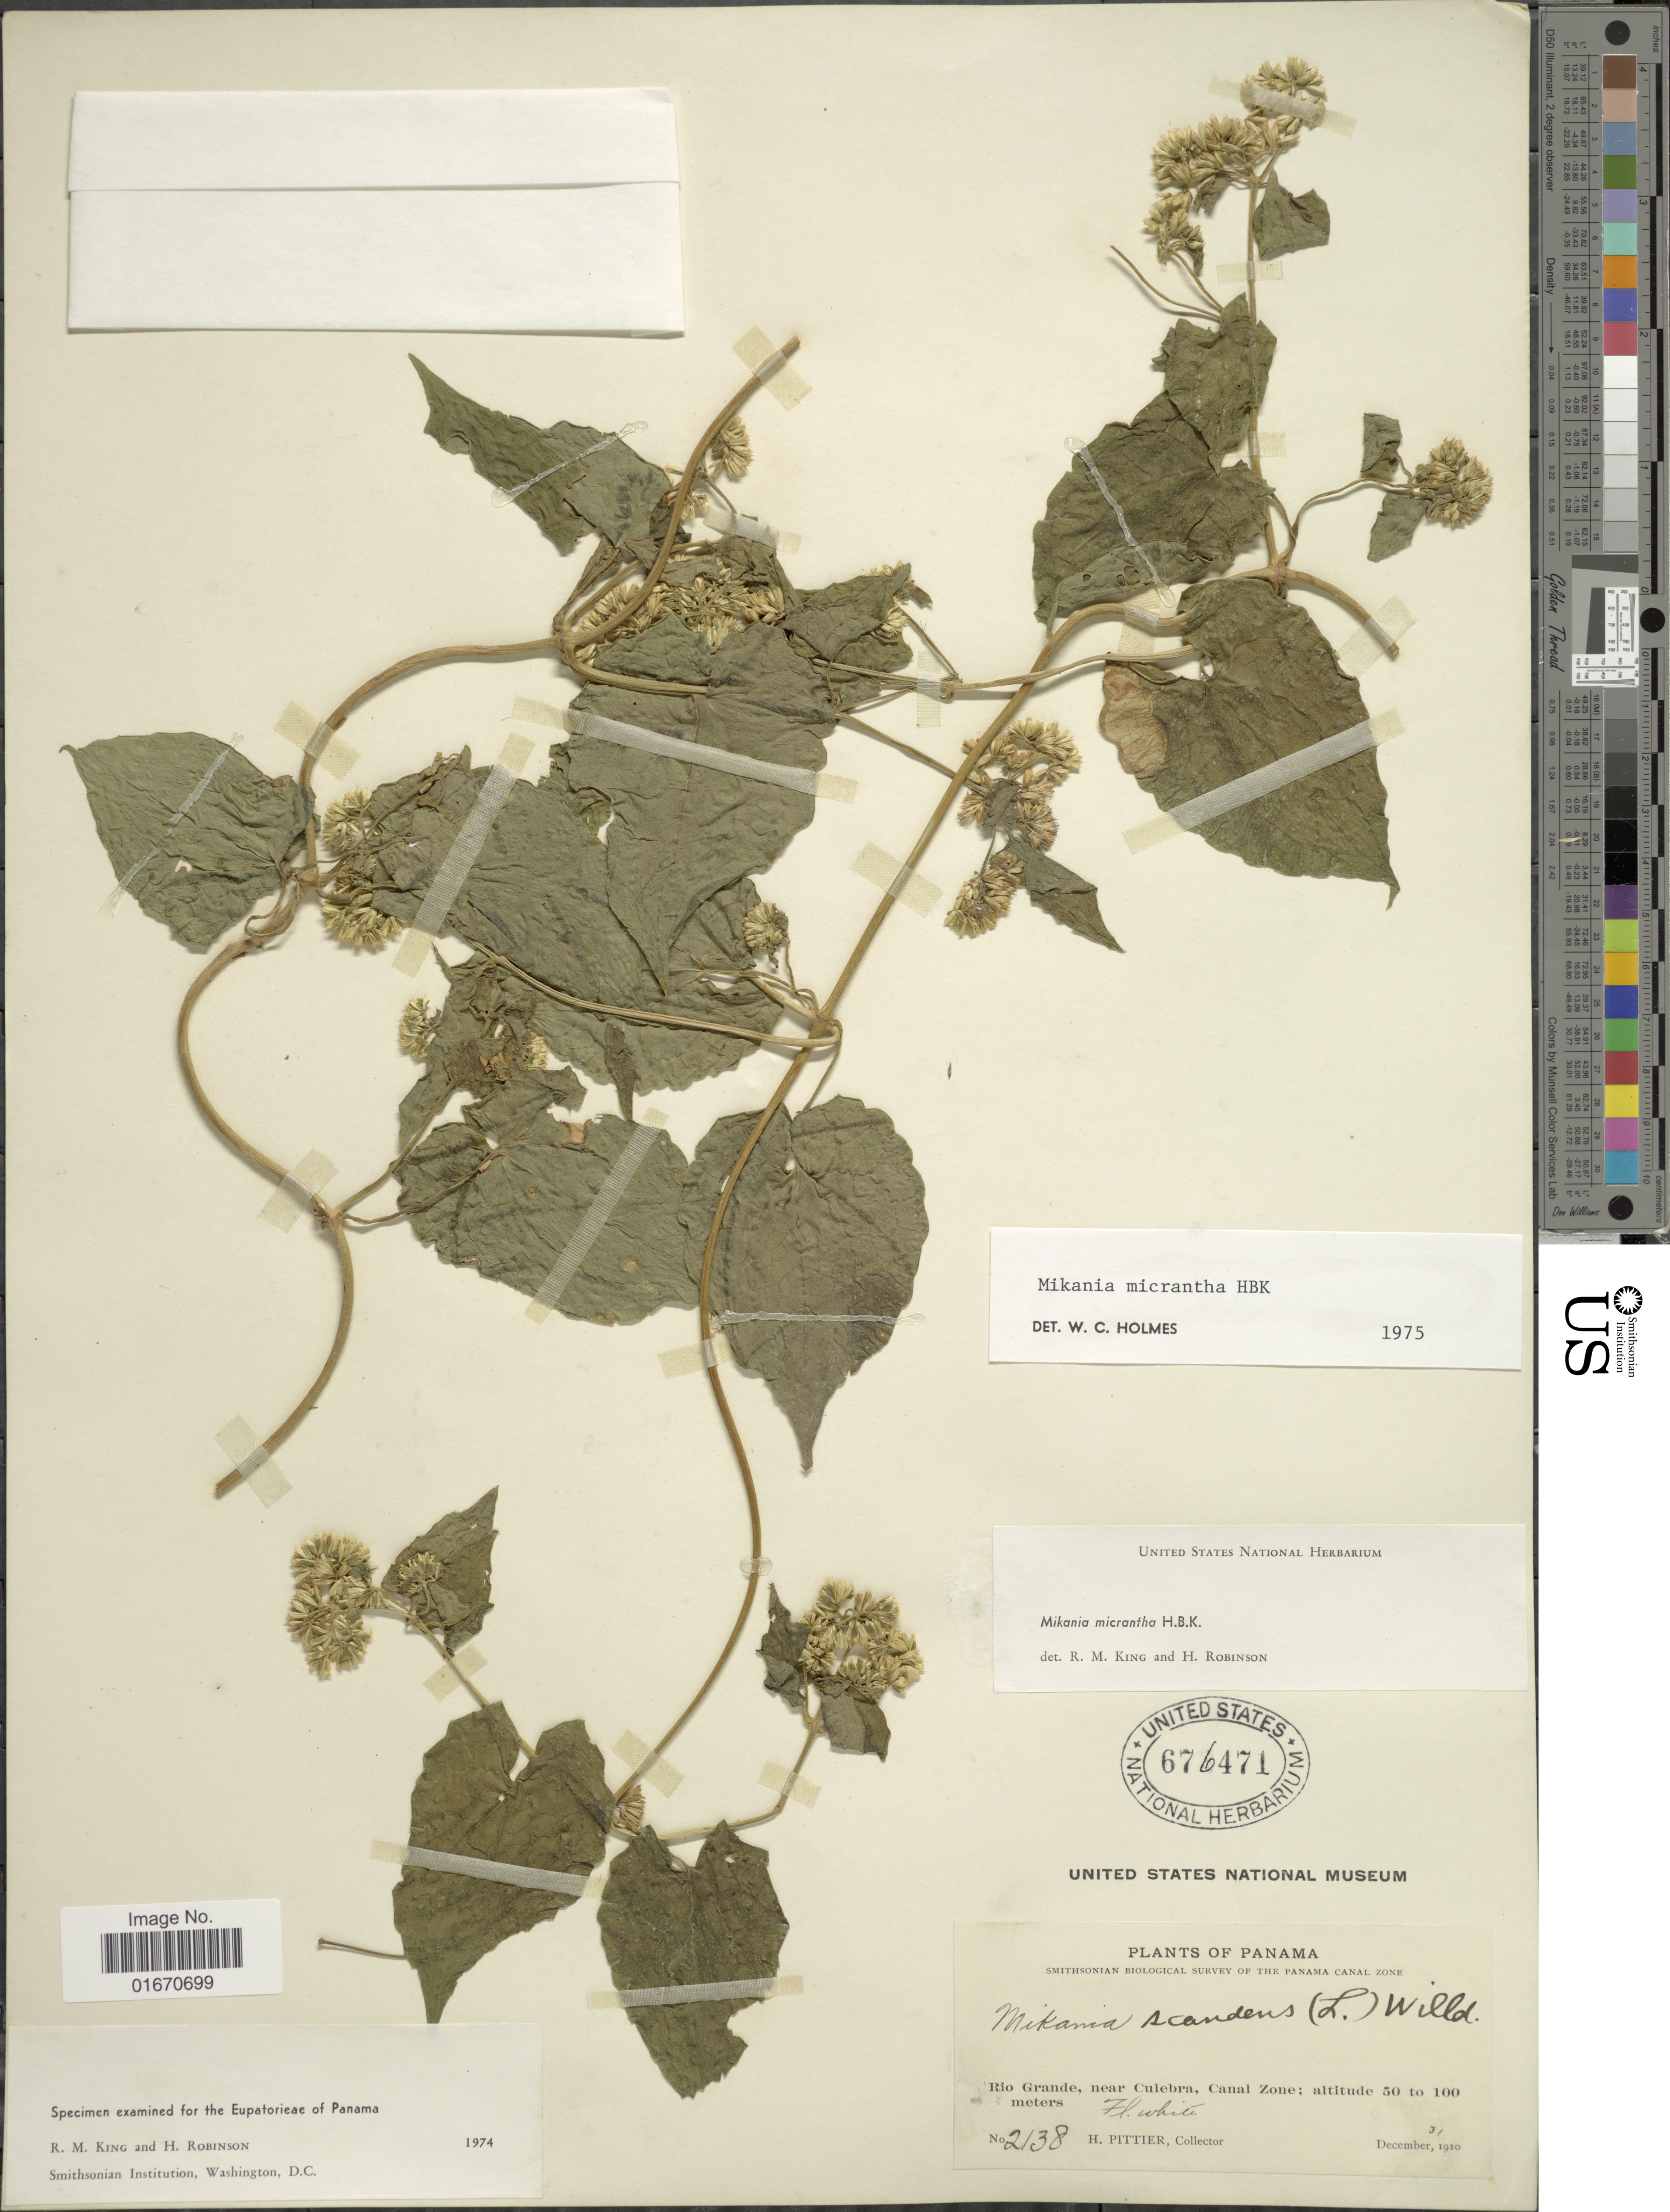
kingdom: Plantae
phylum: Tracheophyta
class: Magnoliopsida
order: Asterales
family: Asteraceae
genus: Mikania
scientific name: Mikania micrantha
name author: Kunth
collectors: H. F. Pittier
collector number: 2138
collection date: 1910-12-31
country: Panama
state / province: Colón / Panamá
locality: Rio Grande, near Culebra, Canal Zone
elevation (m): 50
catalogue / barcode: US 676471